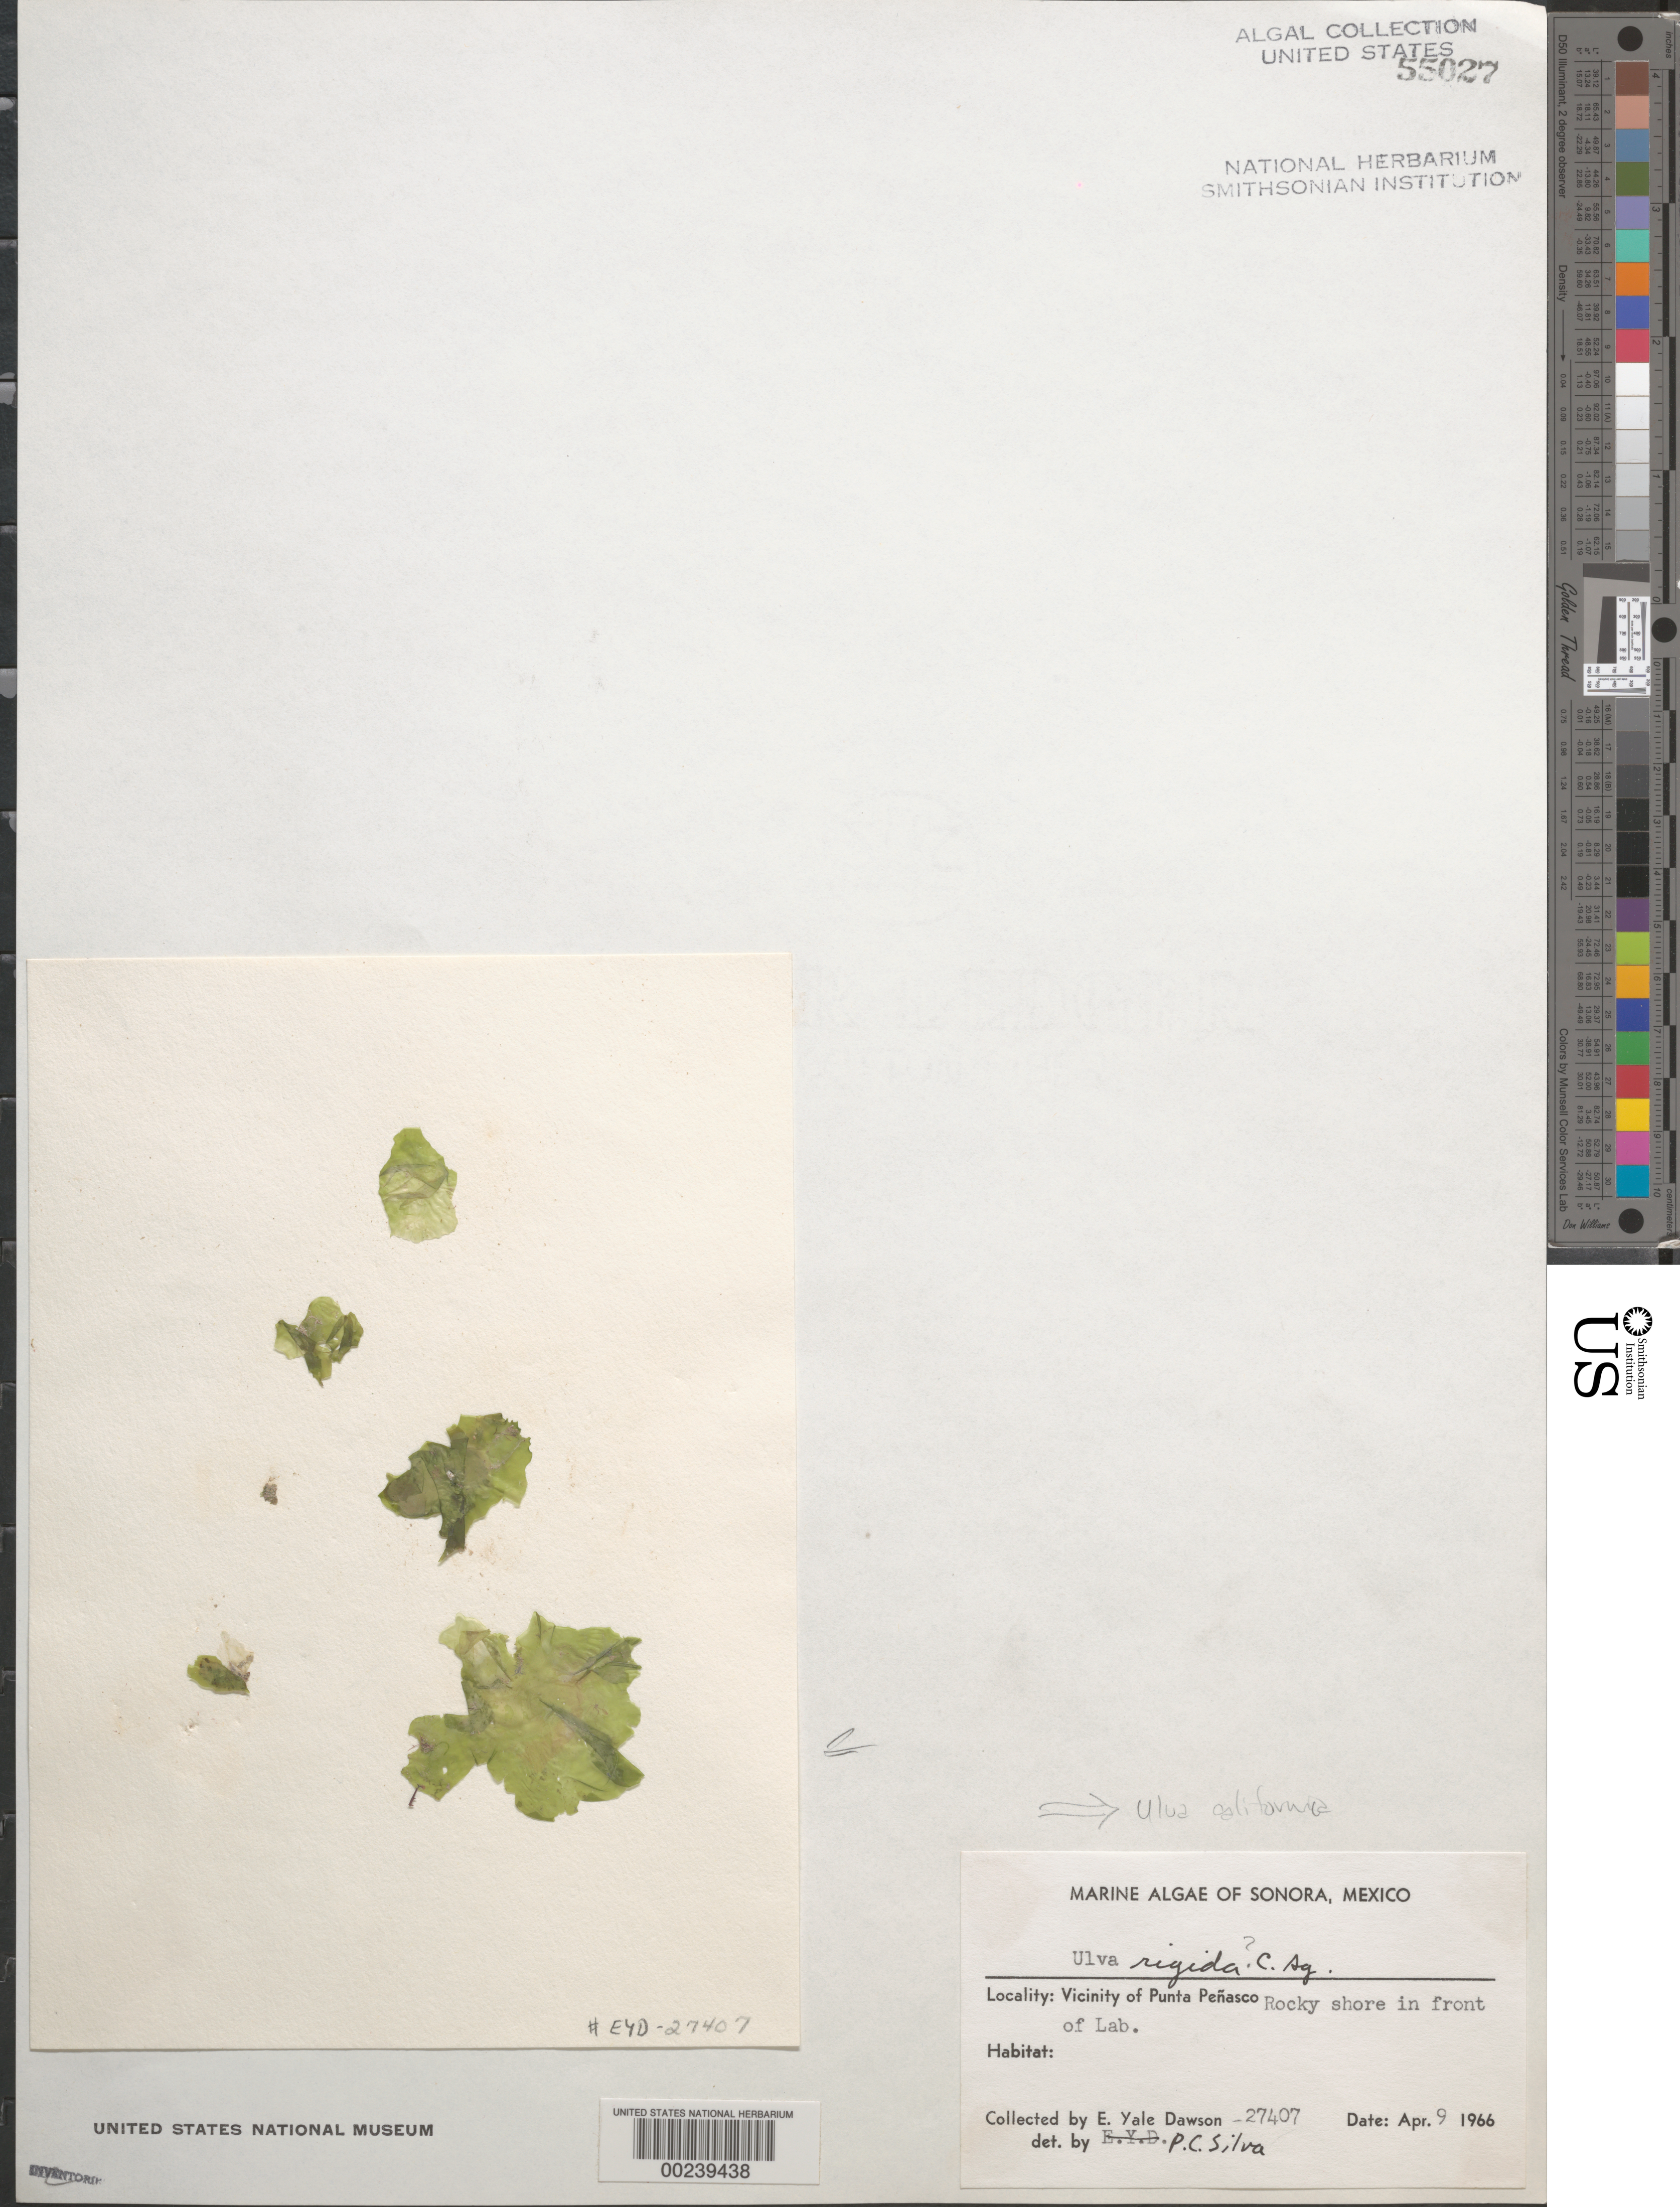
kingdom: Plantae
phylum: Chlorophyta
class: Ulvophyceae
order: Ulvales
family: Ulvaceae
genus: Ulva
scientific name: Ulva californica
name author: N.Wille in Collins et al.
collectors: E. Y. Dawson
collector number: EYD 27407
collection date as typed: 09 Apr 1966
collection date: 1966-04-09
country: Mexico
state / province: Sonora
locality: Punta Penasco area, marine laboratory shore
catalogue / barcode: US 55027